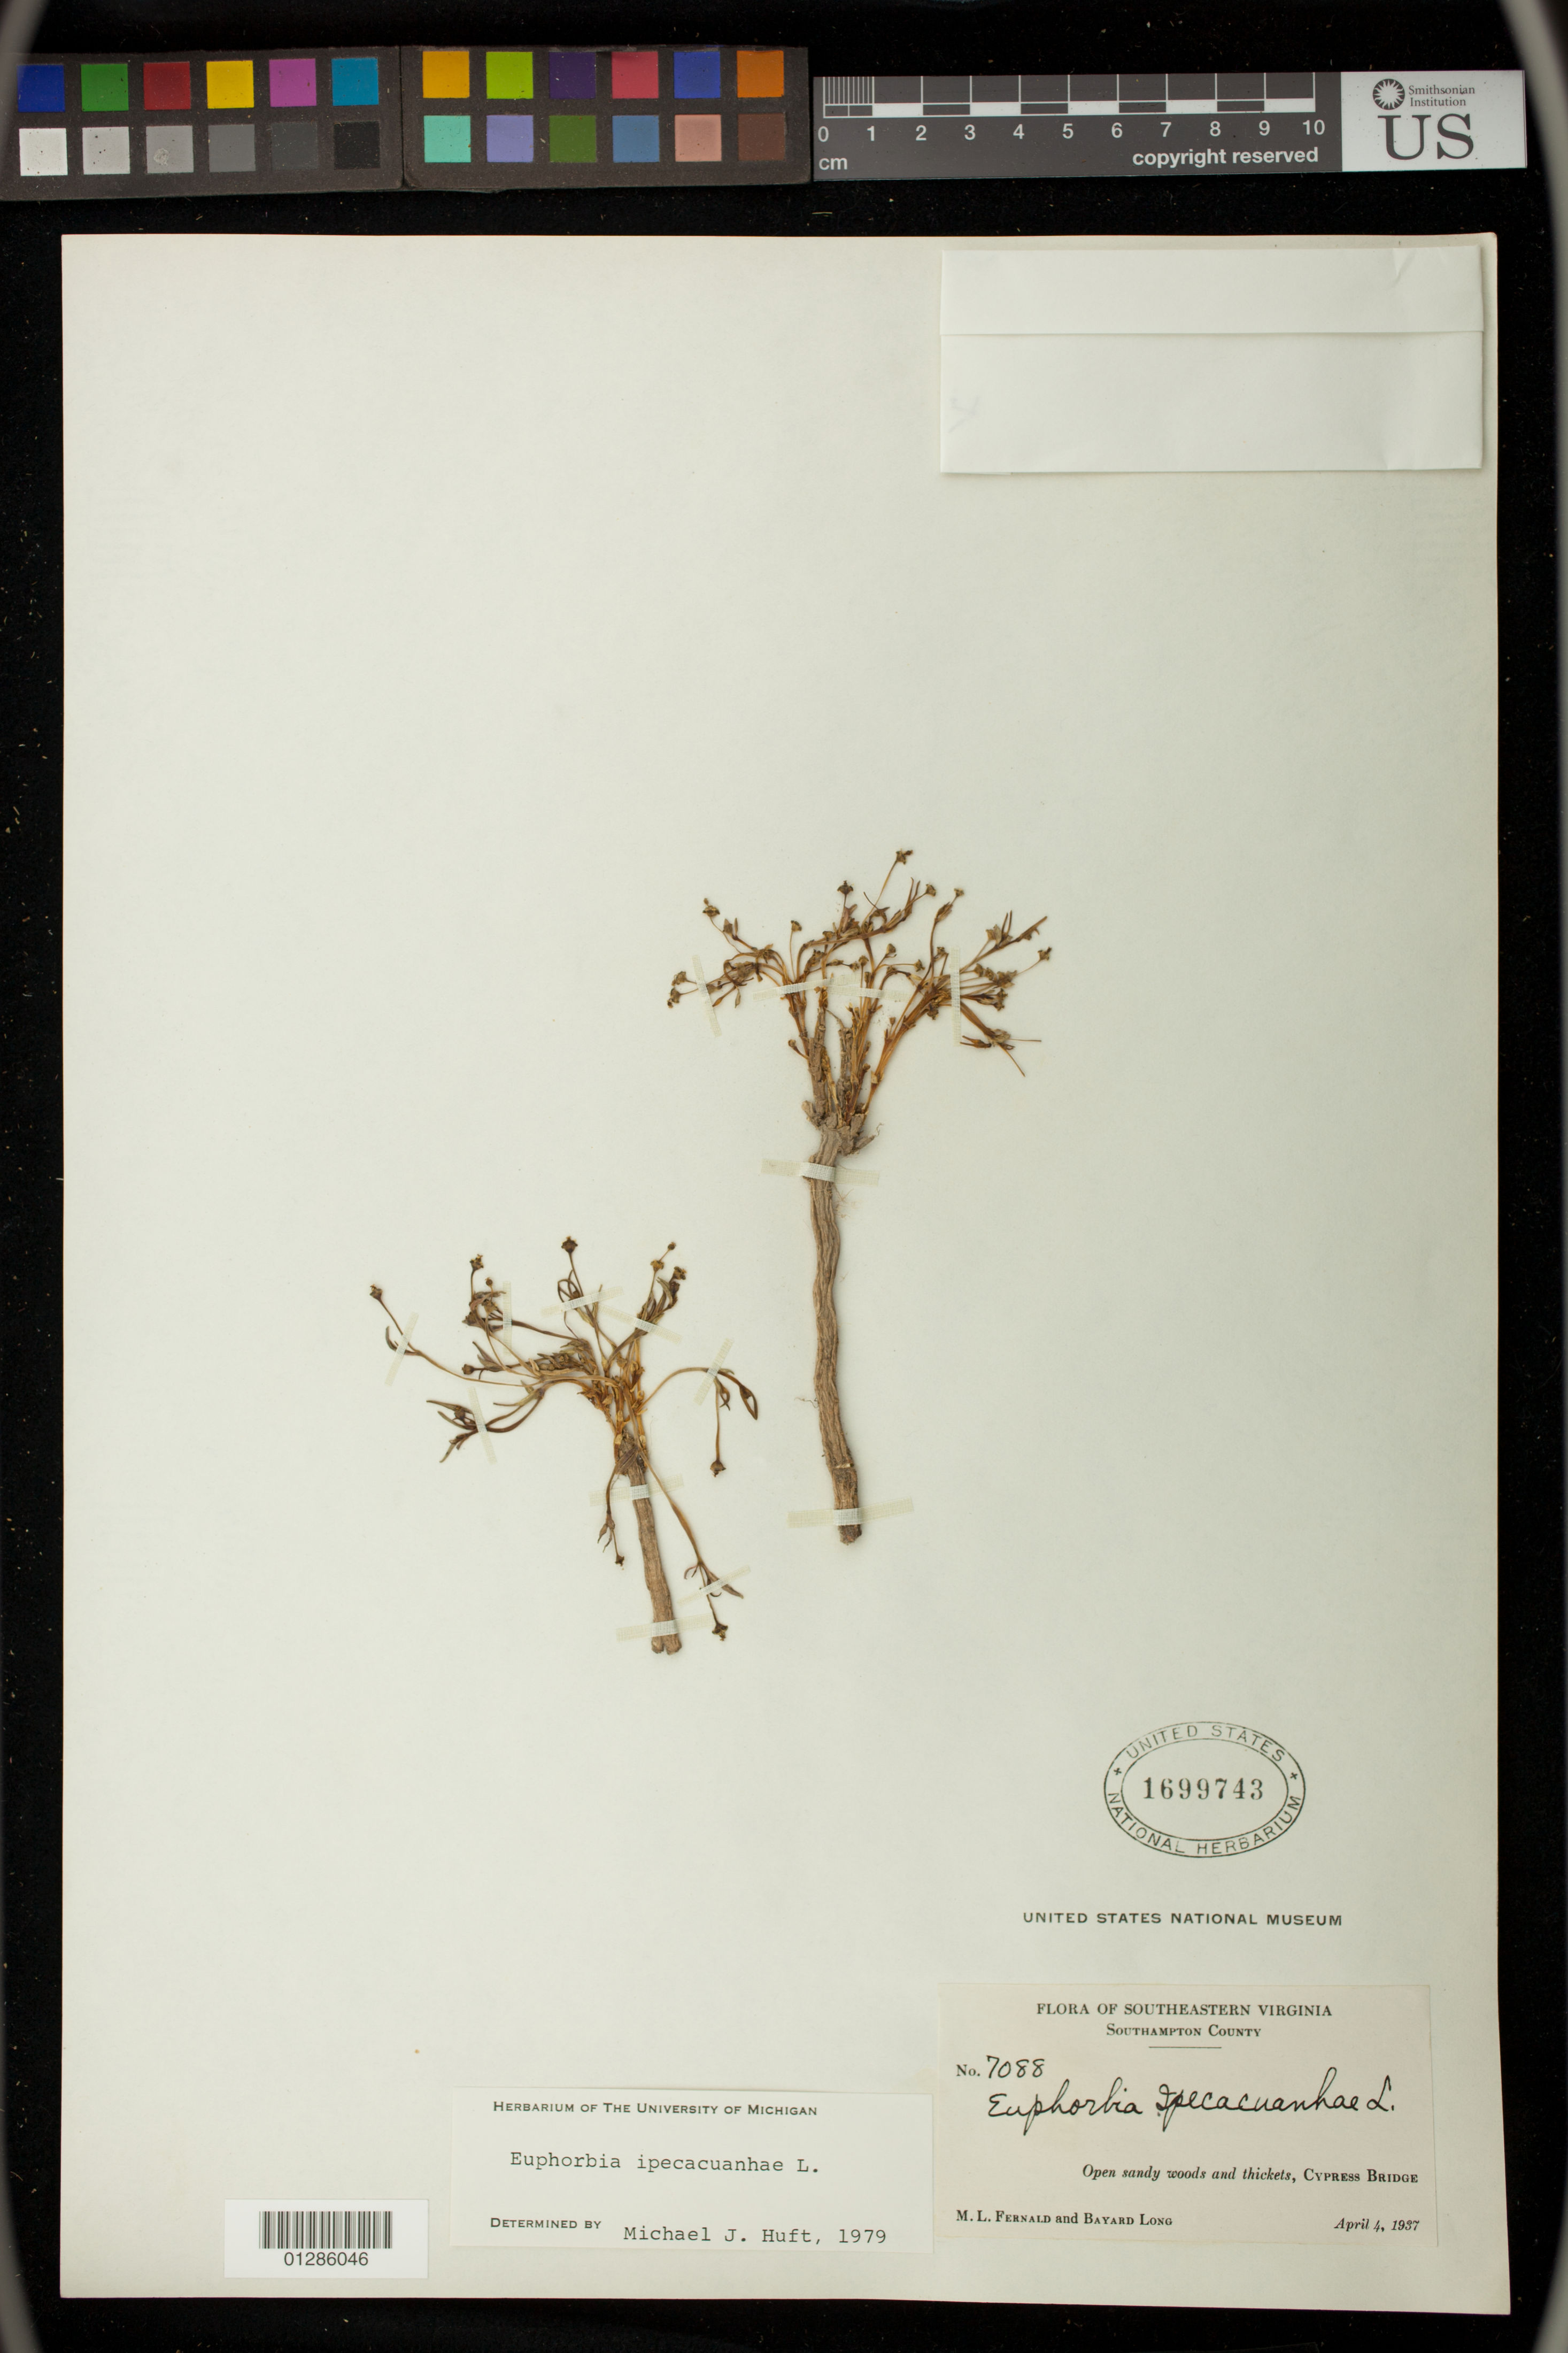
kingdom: Plantae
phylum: Tracheophyta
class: Magnoliopsida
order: Malpighiales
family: Euphorbiaceae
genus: Euphorbia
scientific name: Euphorbia ipecacuanhae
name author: L.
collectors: M. L. Fernald & B. H. Long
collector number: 7088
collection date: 1937-04-04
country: United States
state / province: Virginia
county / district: Southampton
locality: Cypress Bridge.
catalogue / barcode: US 1699743